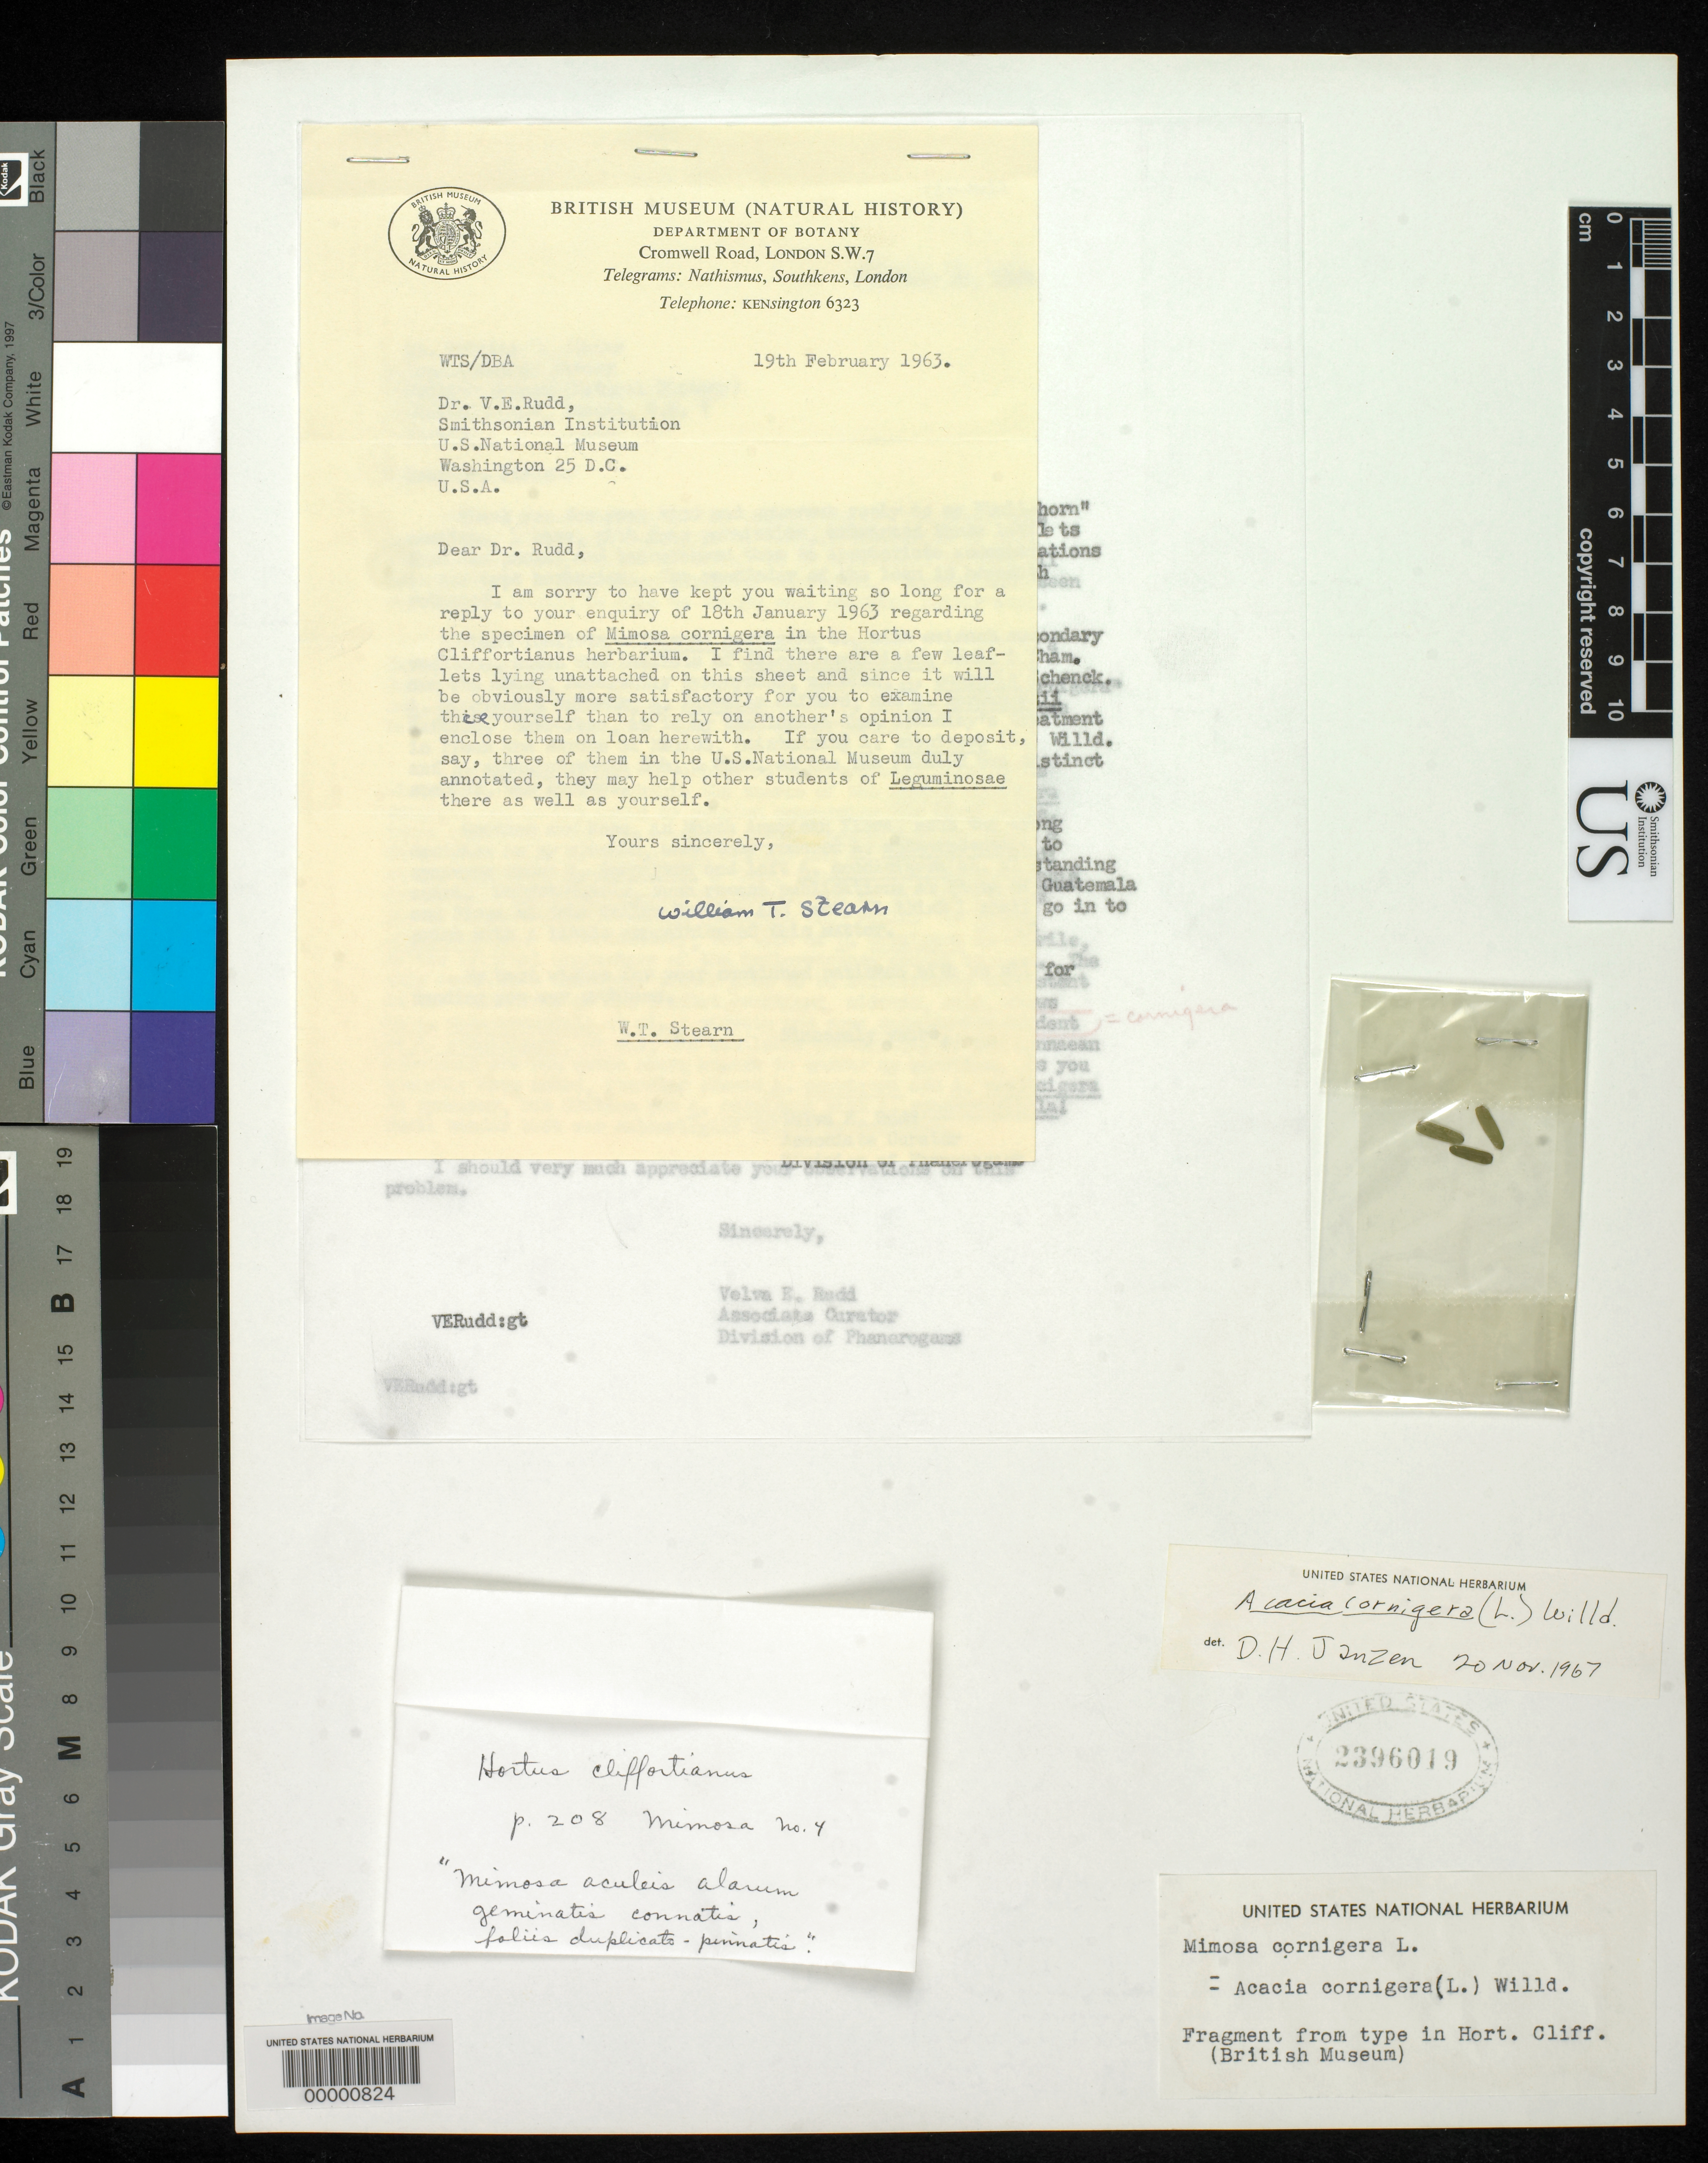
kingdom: Plantae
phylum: Tracheophyta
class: Magnoliopsida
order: Fabales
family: Fabaceae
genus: Mimosa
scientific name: Mimosa cornigera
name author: L.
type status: Type Material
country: Mexico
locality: E of Monserrat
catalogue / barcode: US 2396019